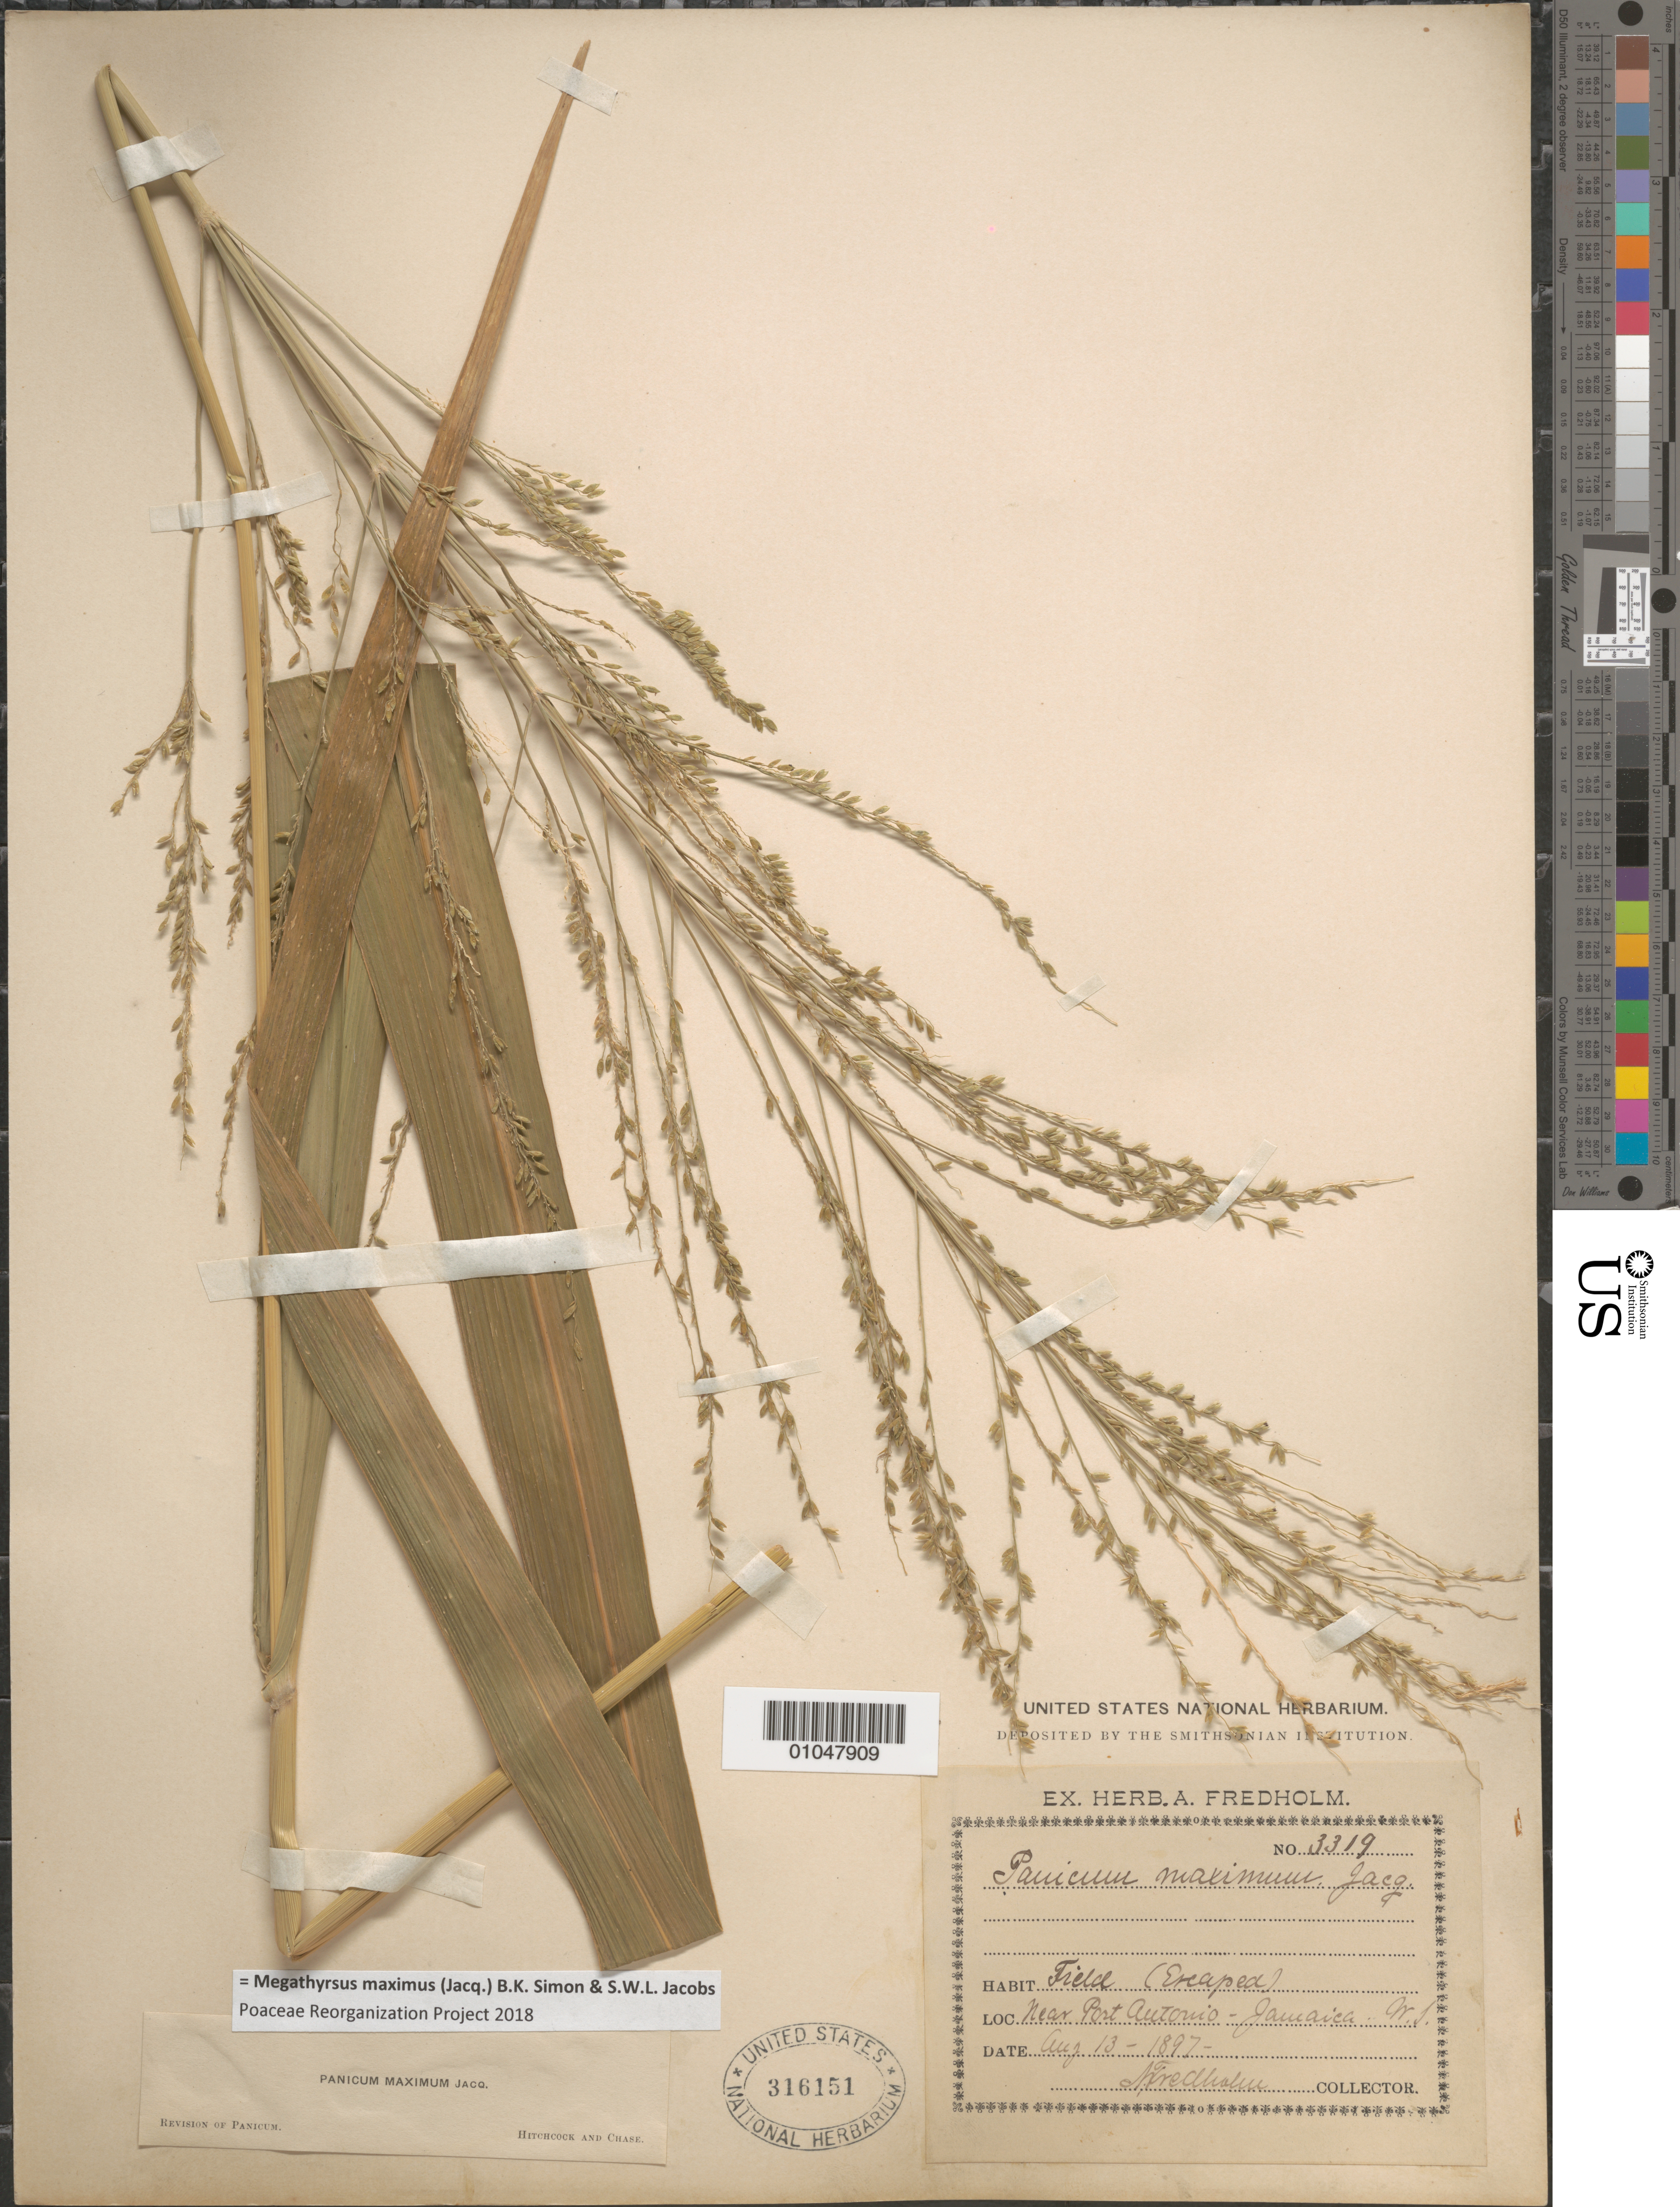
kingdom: Plantae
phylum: Tracheophyta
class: Liliopsida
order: Poales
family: Poaceae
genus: Panicum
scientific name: Panicum maximum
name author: Jacq.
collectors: A. Fredholm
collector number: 3319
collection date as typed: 13 Aug 1897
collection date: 1897-08-13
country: Jamaica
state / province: Portland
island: Jamaica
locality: Near Port Antonio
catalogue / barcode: US 316151